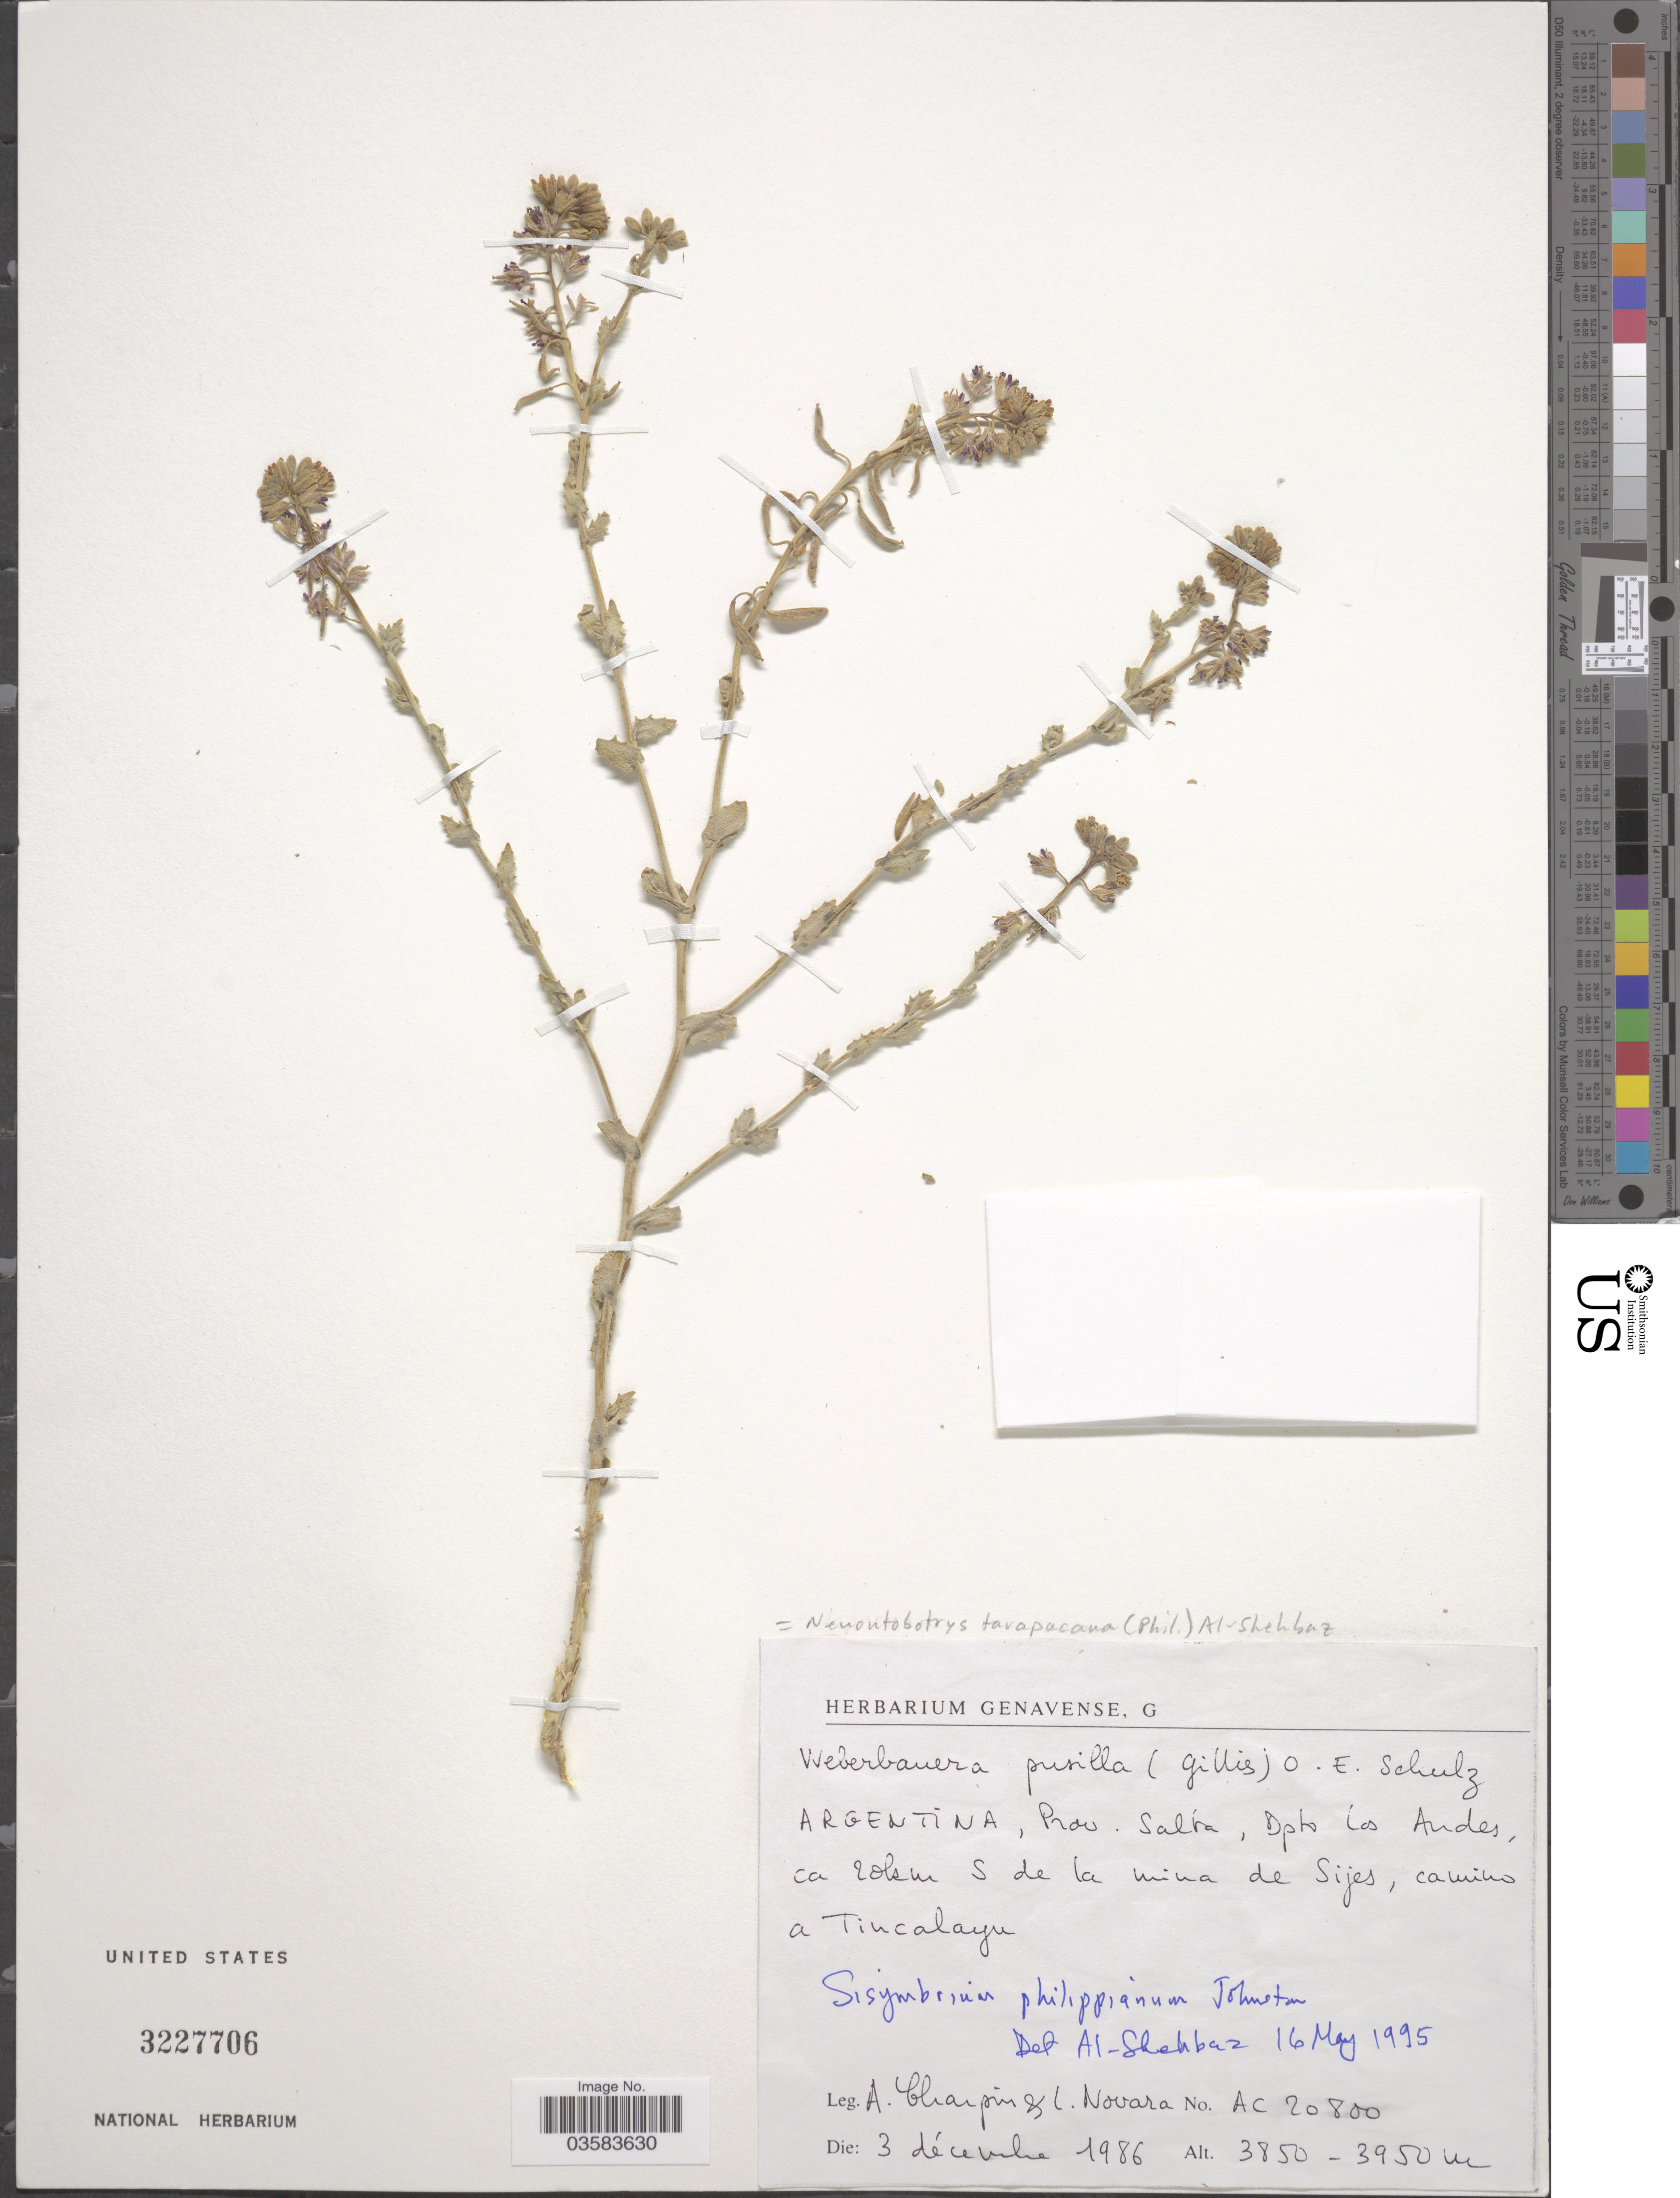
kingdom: Plantae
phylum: Tracheophyta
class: Magnoliopsida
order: Brassicales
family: Brassicaceae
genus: Neuontobotrys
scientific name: Neuontobotrys tarapacana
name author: (Phil.) Al-Shehbaz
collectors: A. Charpin & L. Novara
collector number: AC20800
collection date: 1986-12-03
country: Argentina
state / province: Salta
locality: Dpto Los Andes, ca 20km S de la mina de Sijes, camino a Tincalayu.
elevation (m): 3850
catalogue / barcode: US 3227706